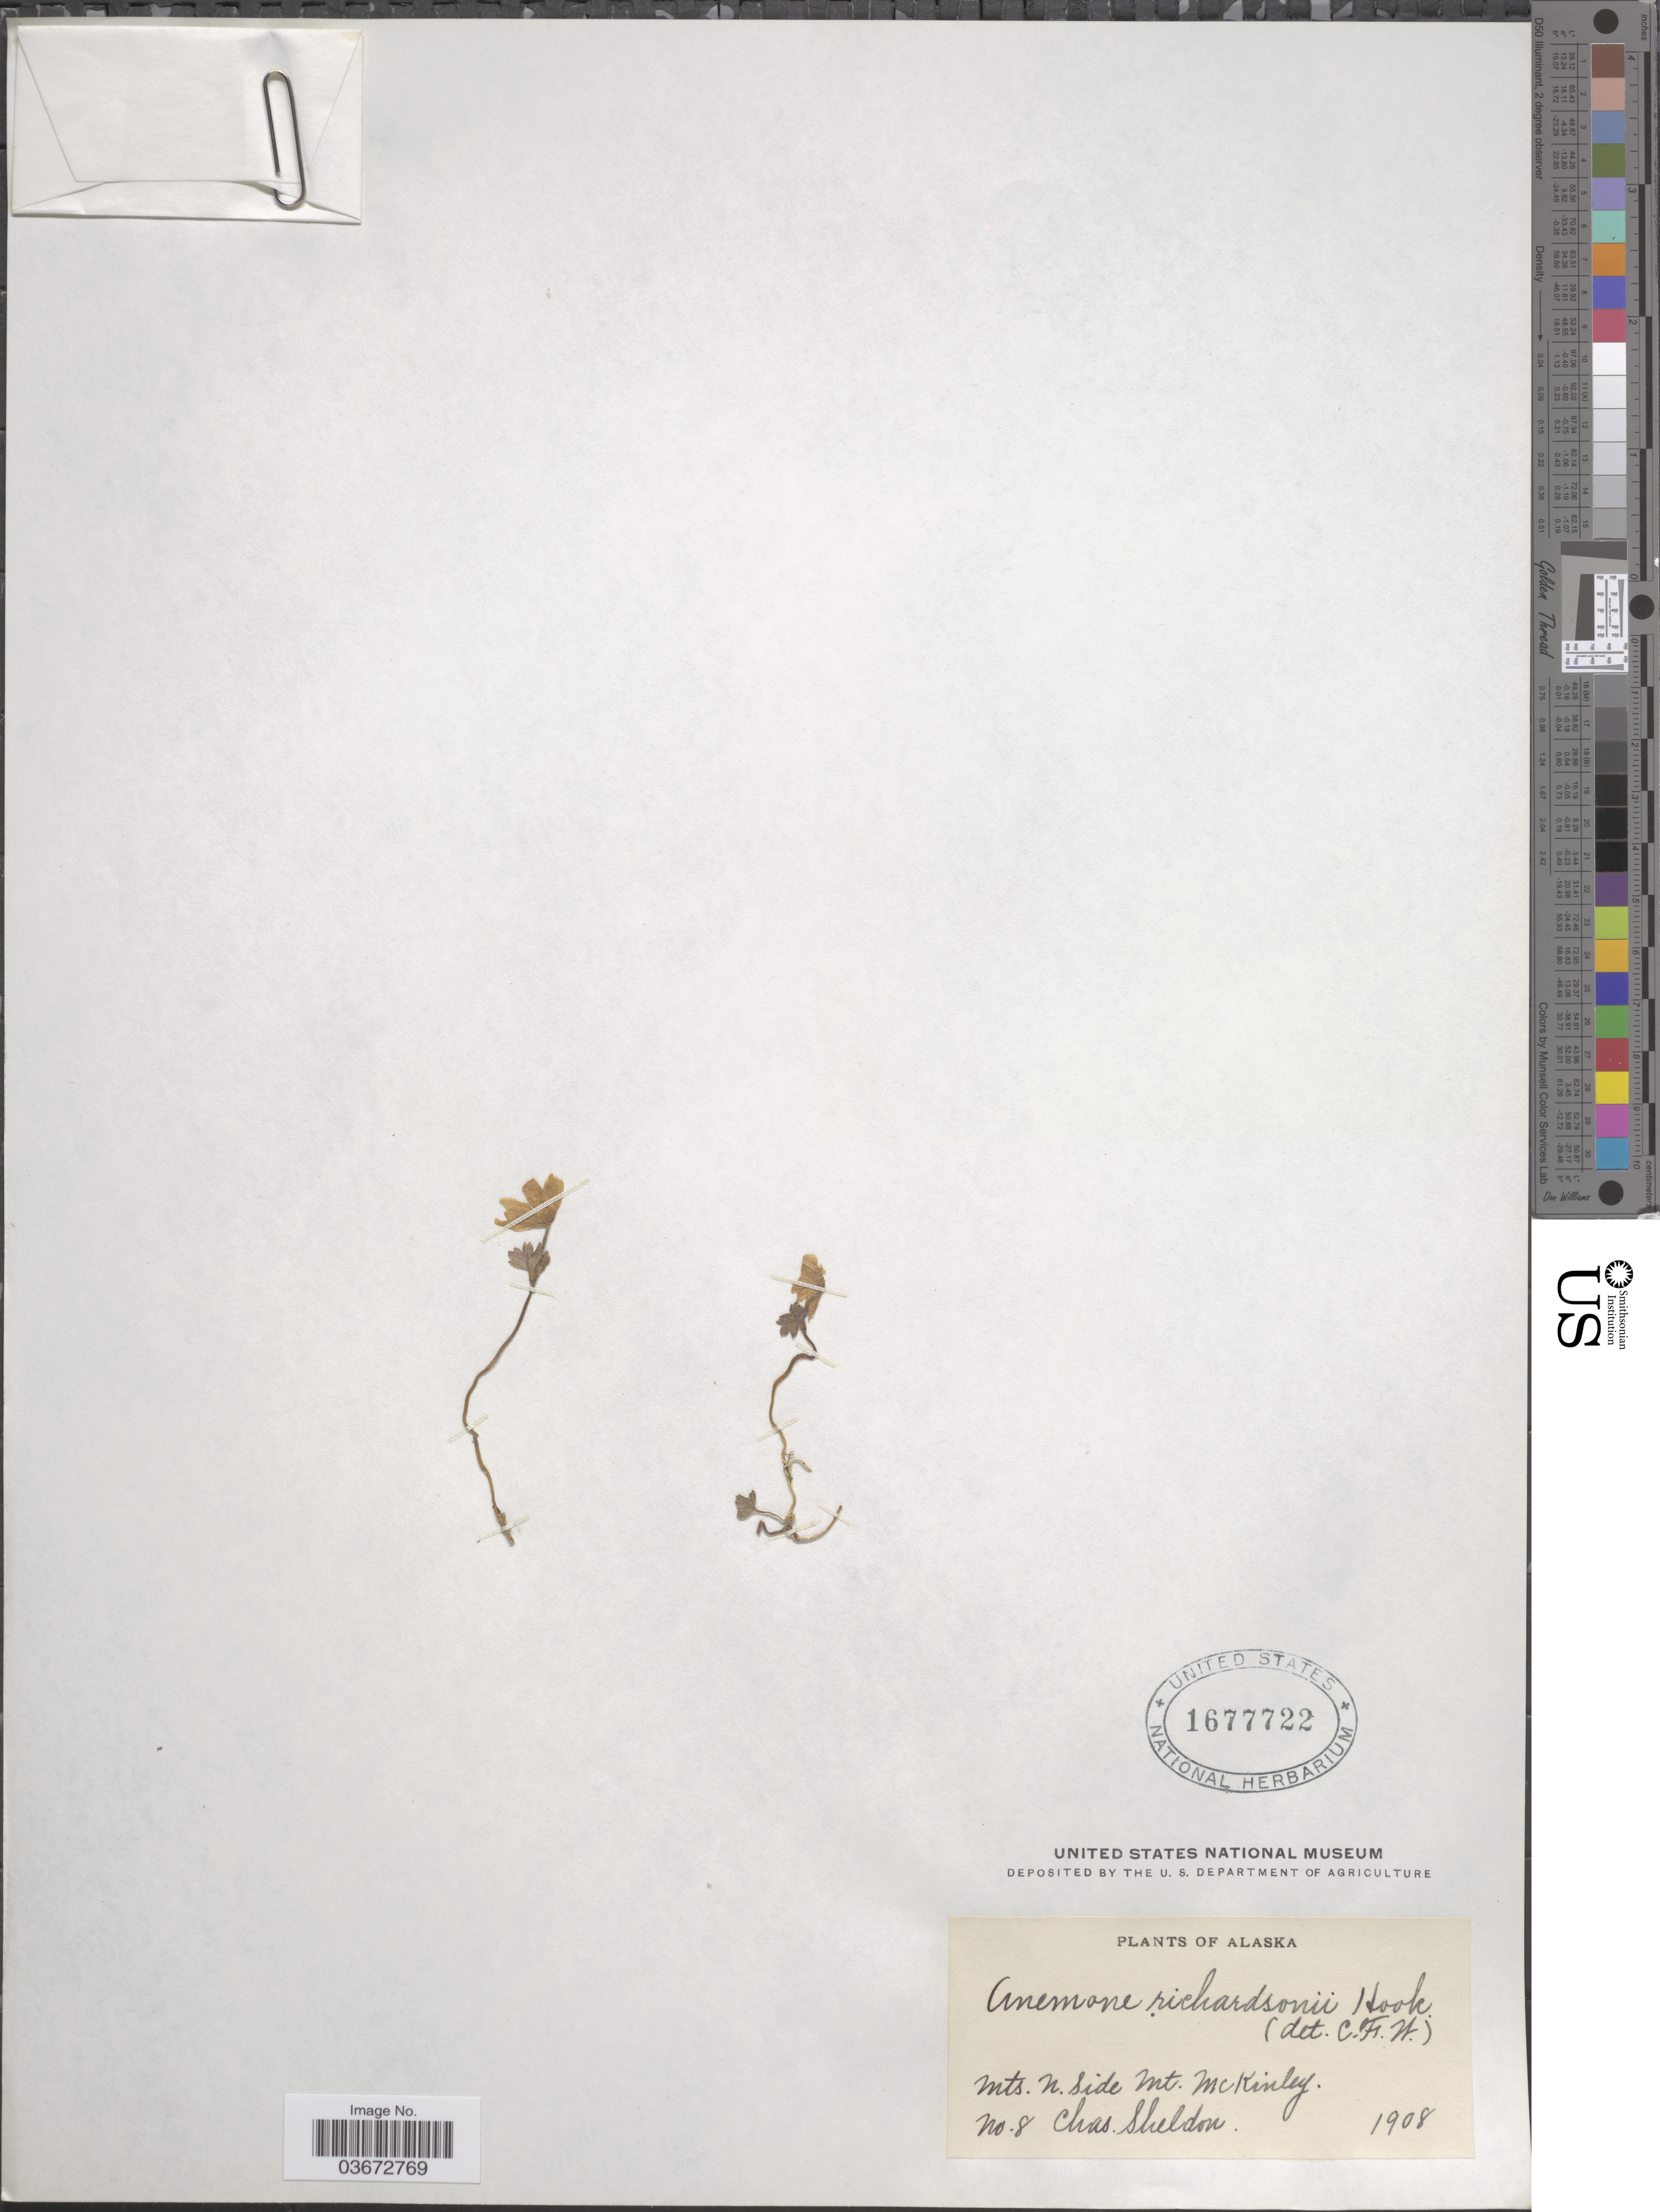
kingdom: Plantae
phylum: Tracheophyta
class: Magnoliopsida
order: Ranunculales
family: Ranunculaceae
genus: Anemone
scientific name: Anemone richardsonii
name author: Hook.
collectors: C. S. Sheldon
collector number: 8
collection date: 1908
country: United States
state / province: Alaska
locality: Mts. n. side Mt. McKinley.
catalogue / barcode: US 1677722